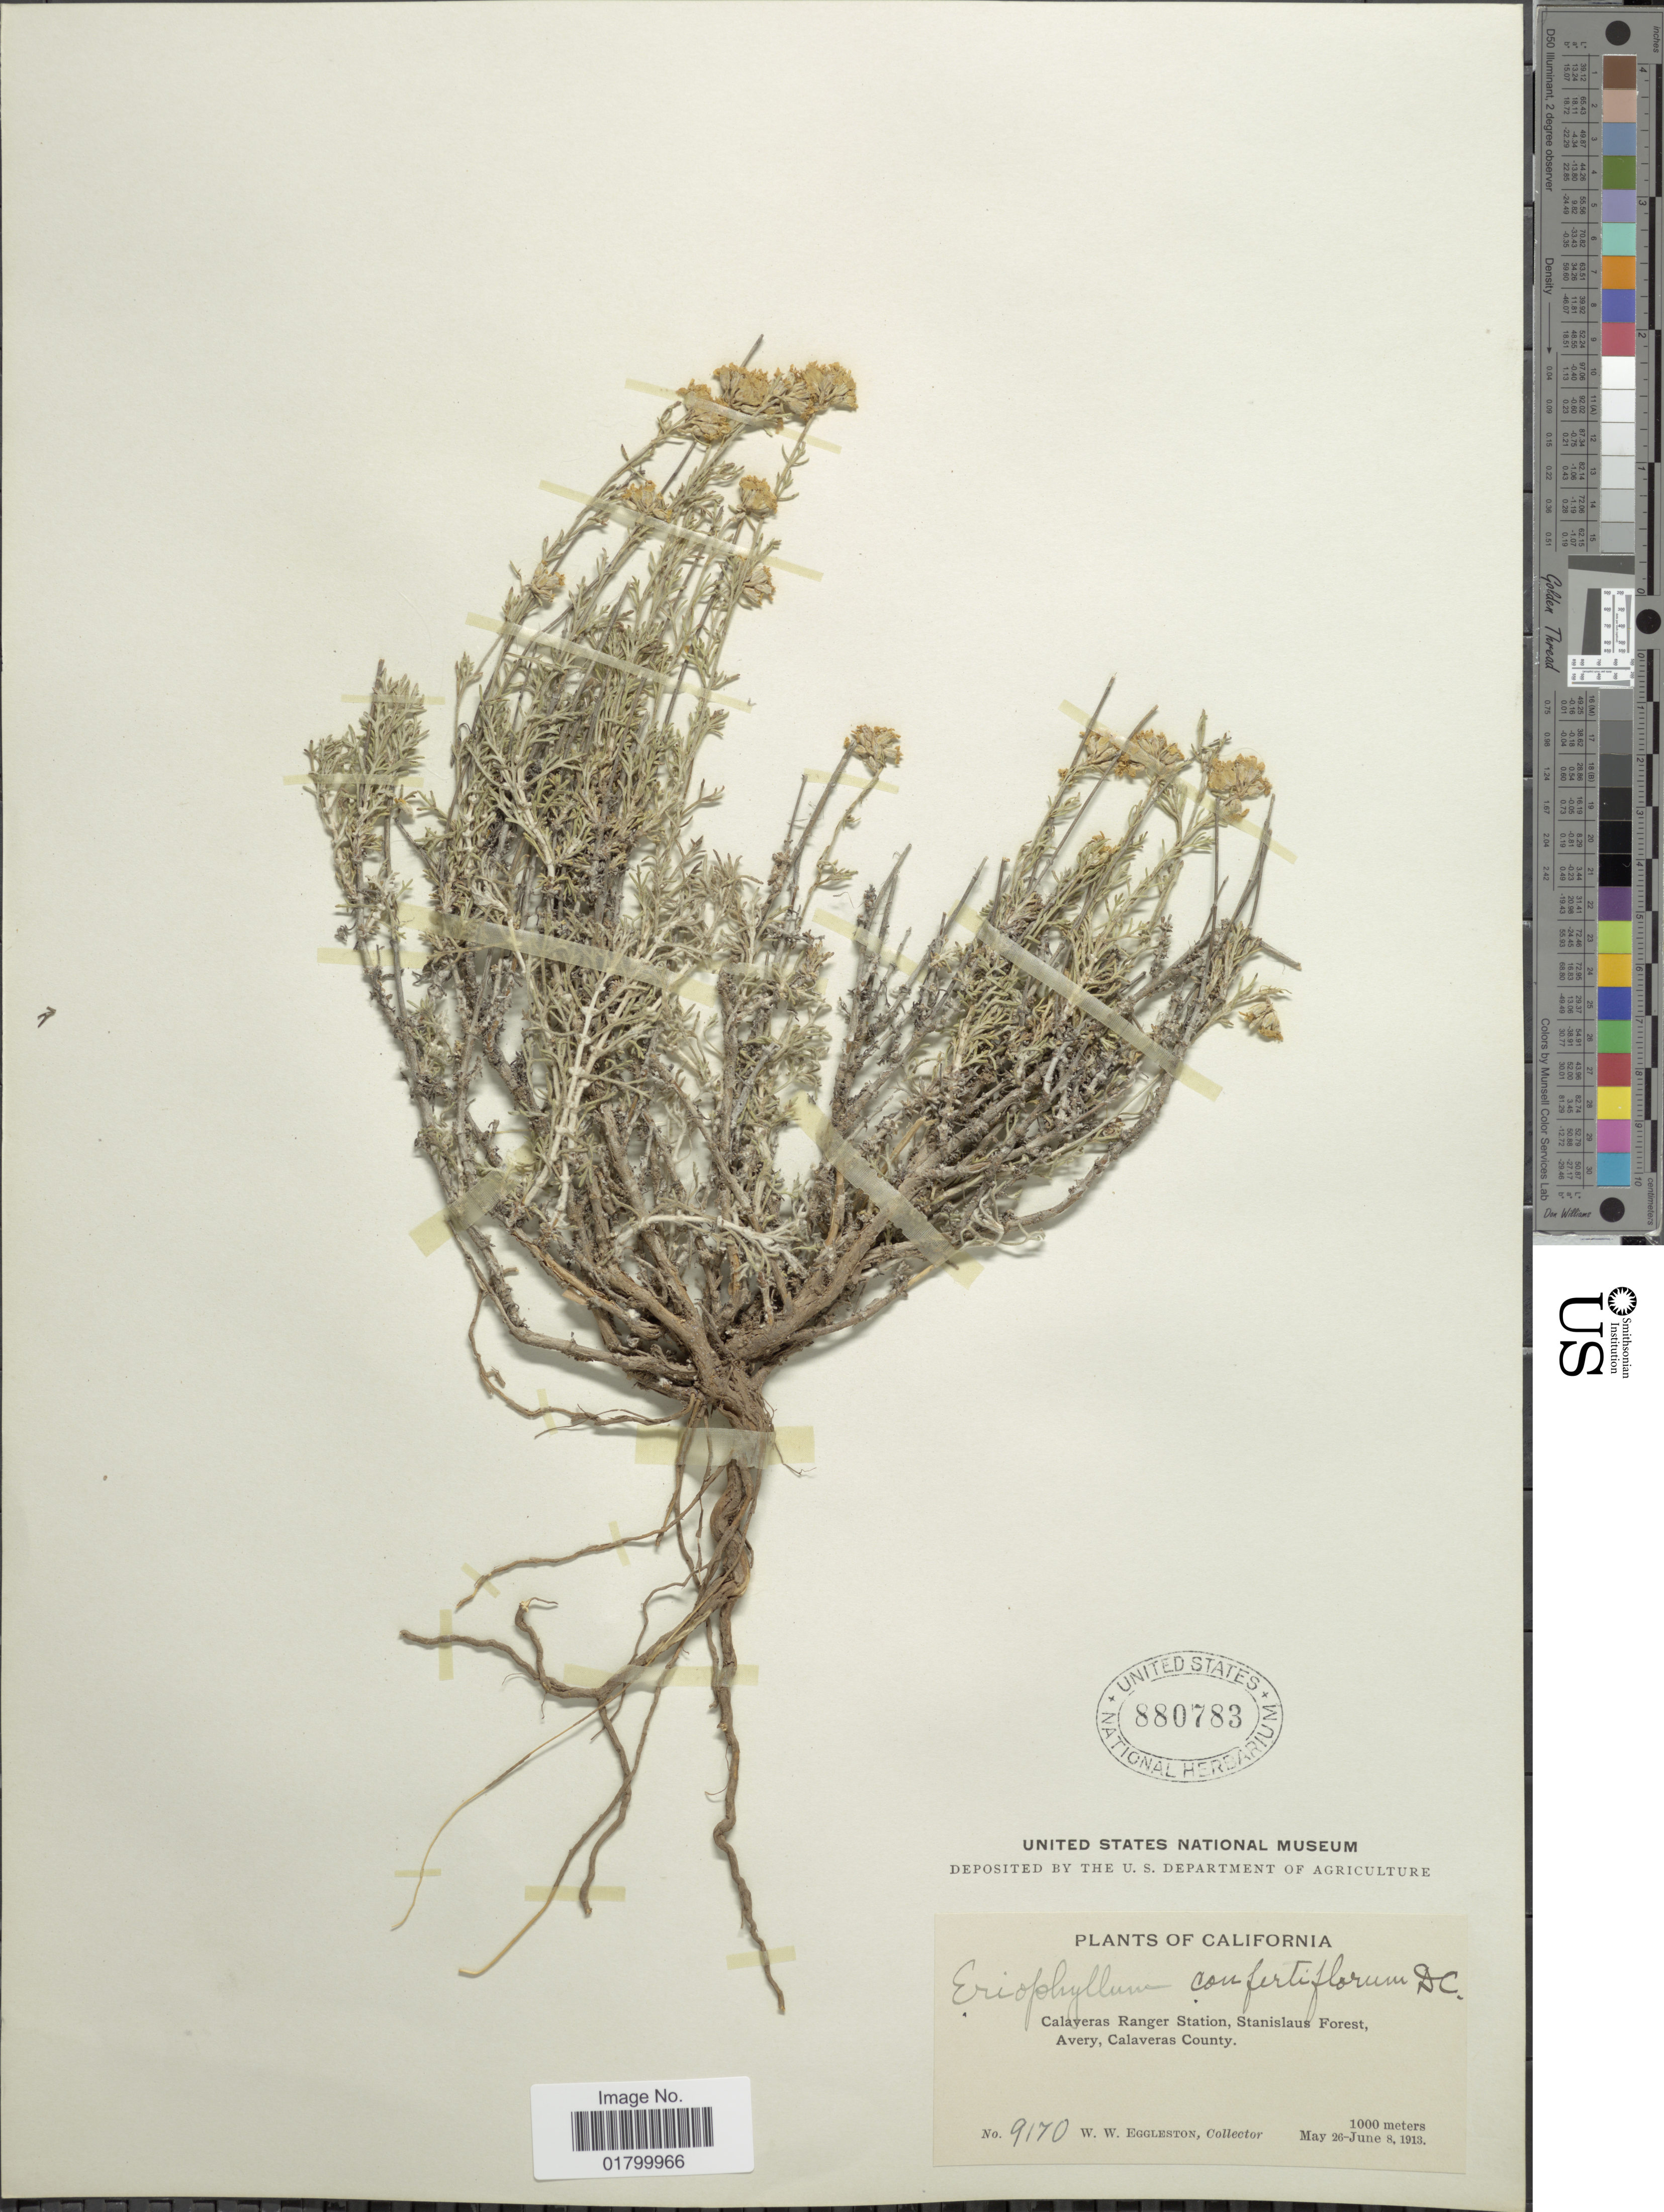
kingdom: Plantae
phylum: Tracheophyta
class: Magnoliopsida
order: Asterales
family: Asteraceae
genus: Eriophyllum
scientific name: Eriophyllum confertiflorum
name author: (DC.) A. Gray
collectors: W. W. Eggleston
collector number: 9170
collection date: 1913-05-26/1913-06-08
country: United States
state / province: California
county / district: Calaveras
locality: Calaveras Ranger Station, Stanislaus Forest, Avery, Calaveras County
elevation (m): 1000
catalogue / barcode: US 880783